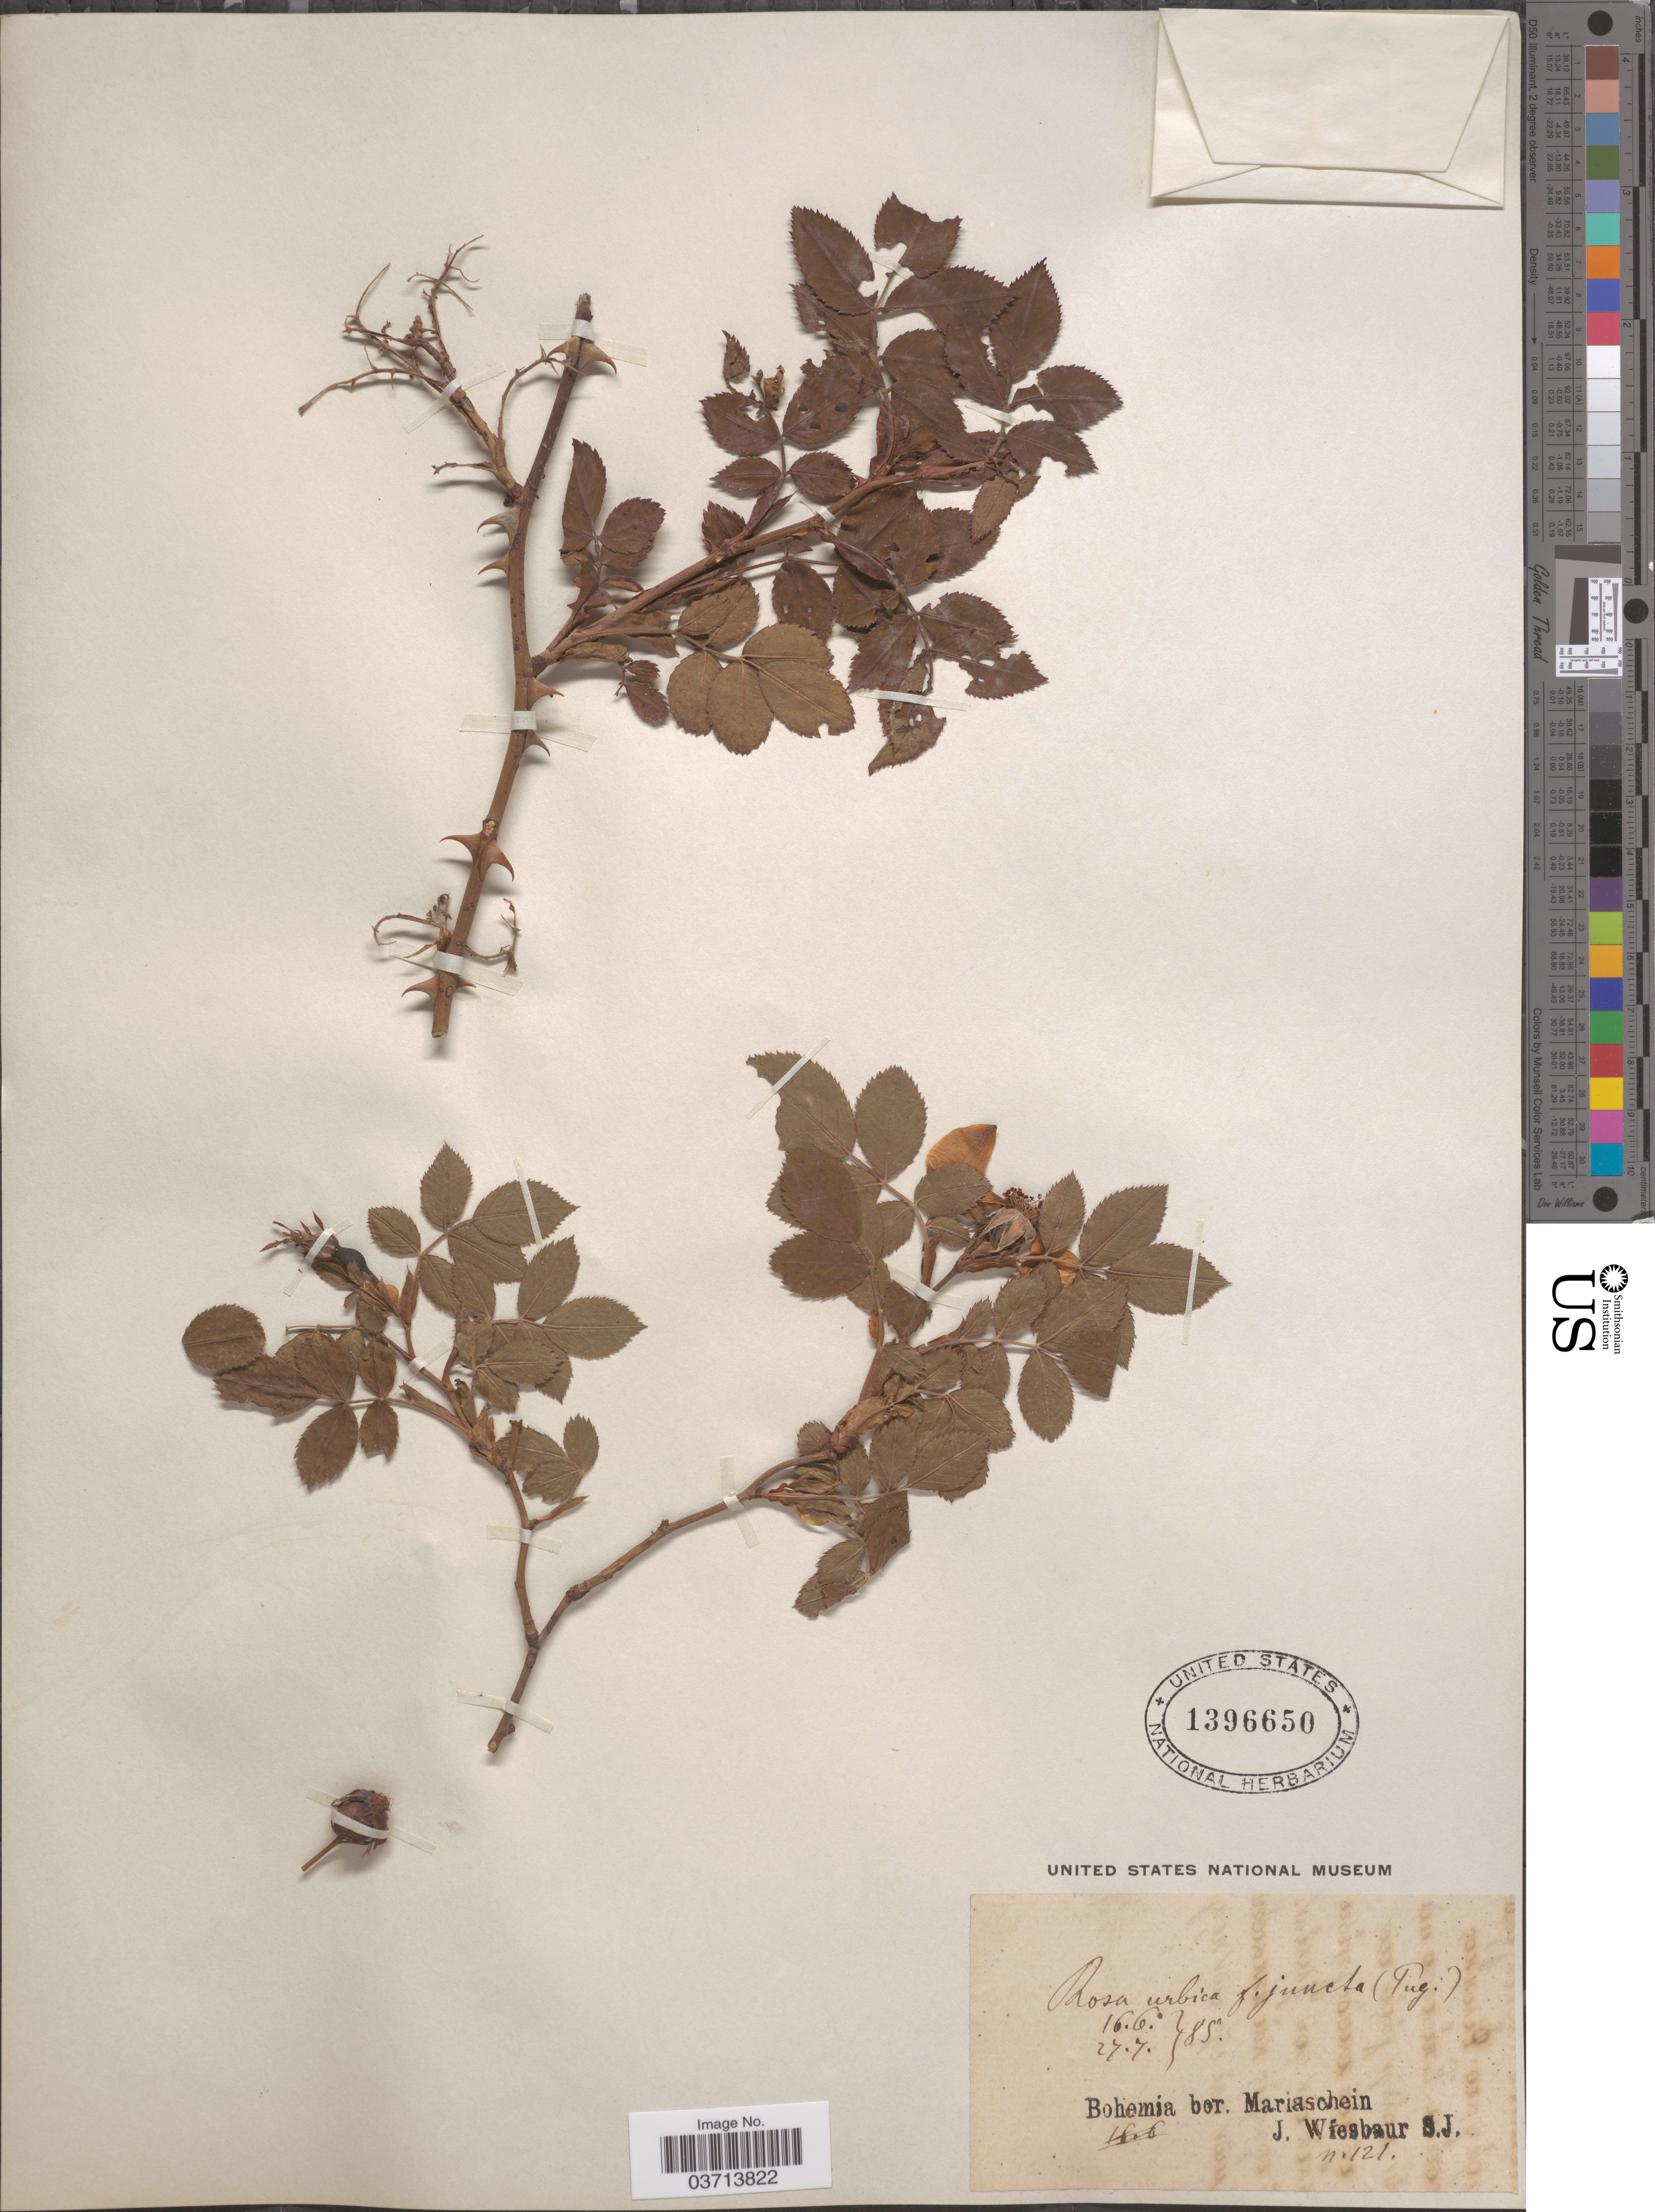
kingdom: Plantae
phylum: Tracheophyta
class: Magnoliopsida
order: Rosales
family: Rosaceae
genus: Rosa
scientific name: Rosa urbica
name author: Léman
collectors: J. Wiesbaur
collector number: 121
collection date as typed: Transcribed d/m/y: 16/6/85 to 27/7/85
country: Czechia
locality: Bohemia bor. Mariaschein.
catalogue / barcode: US 1396650